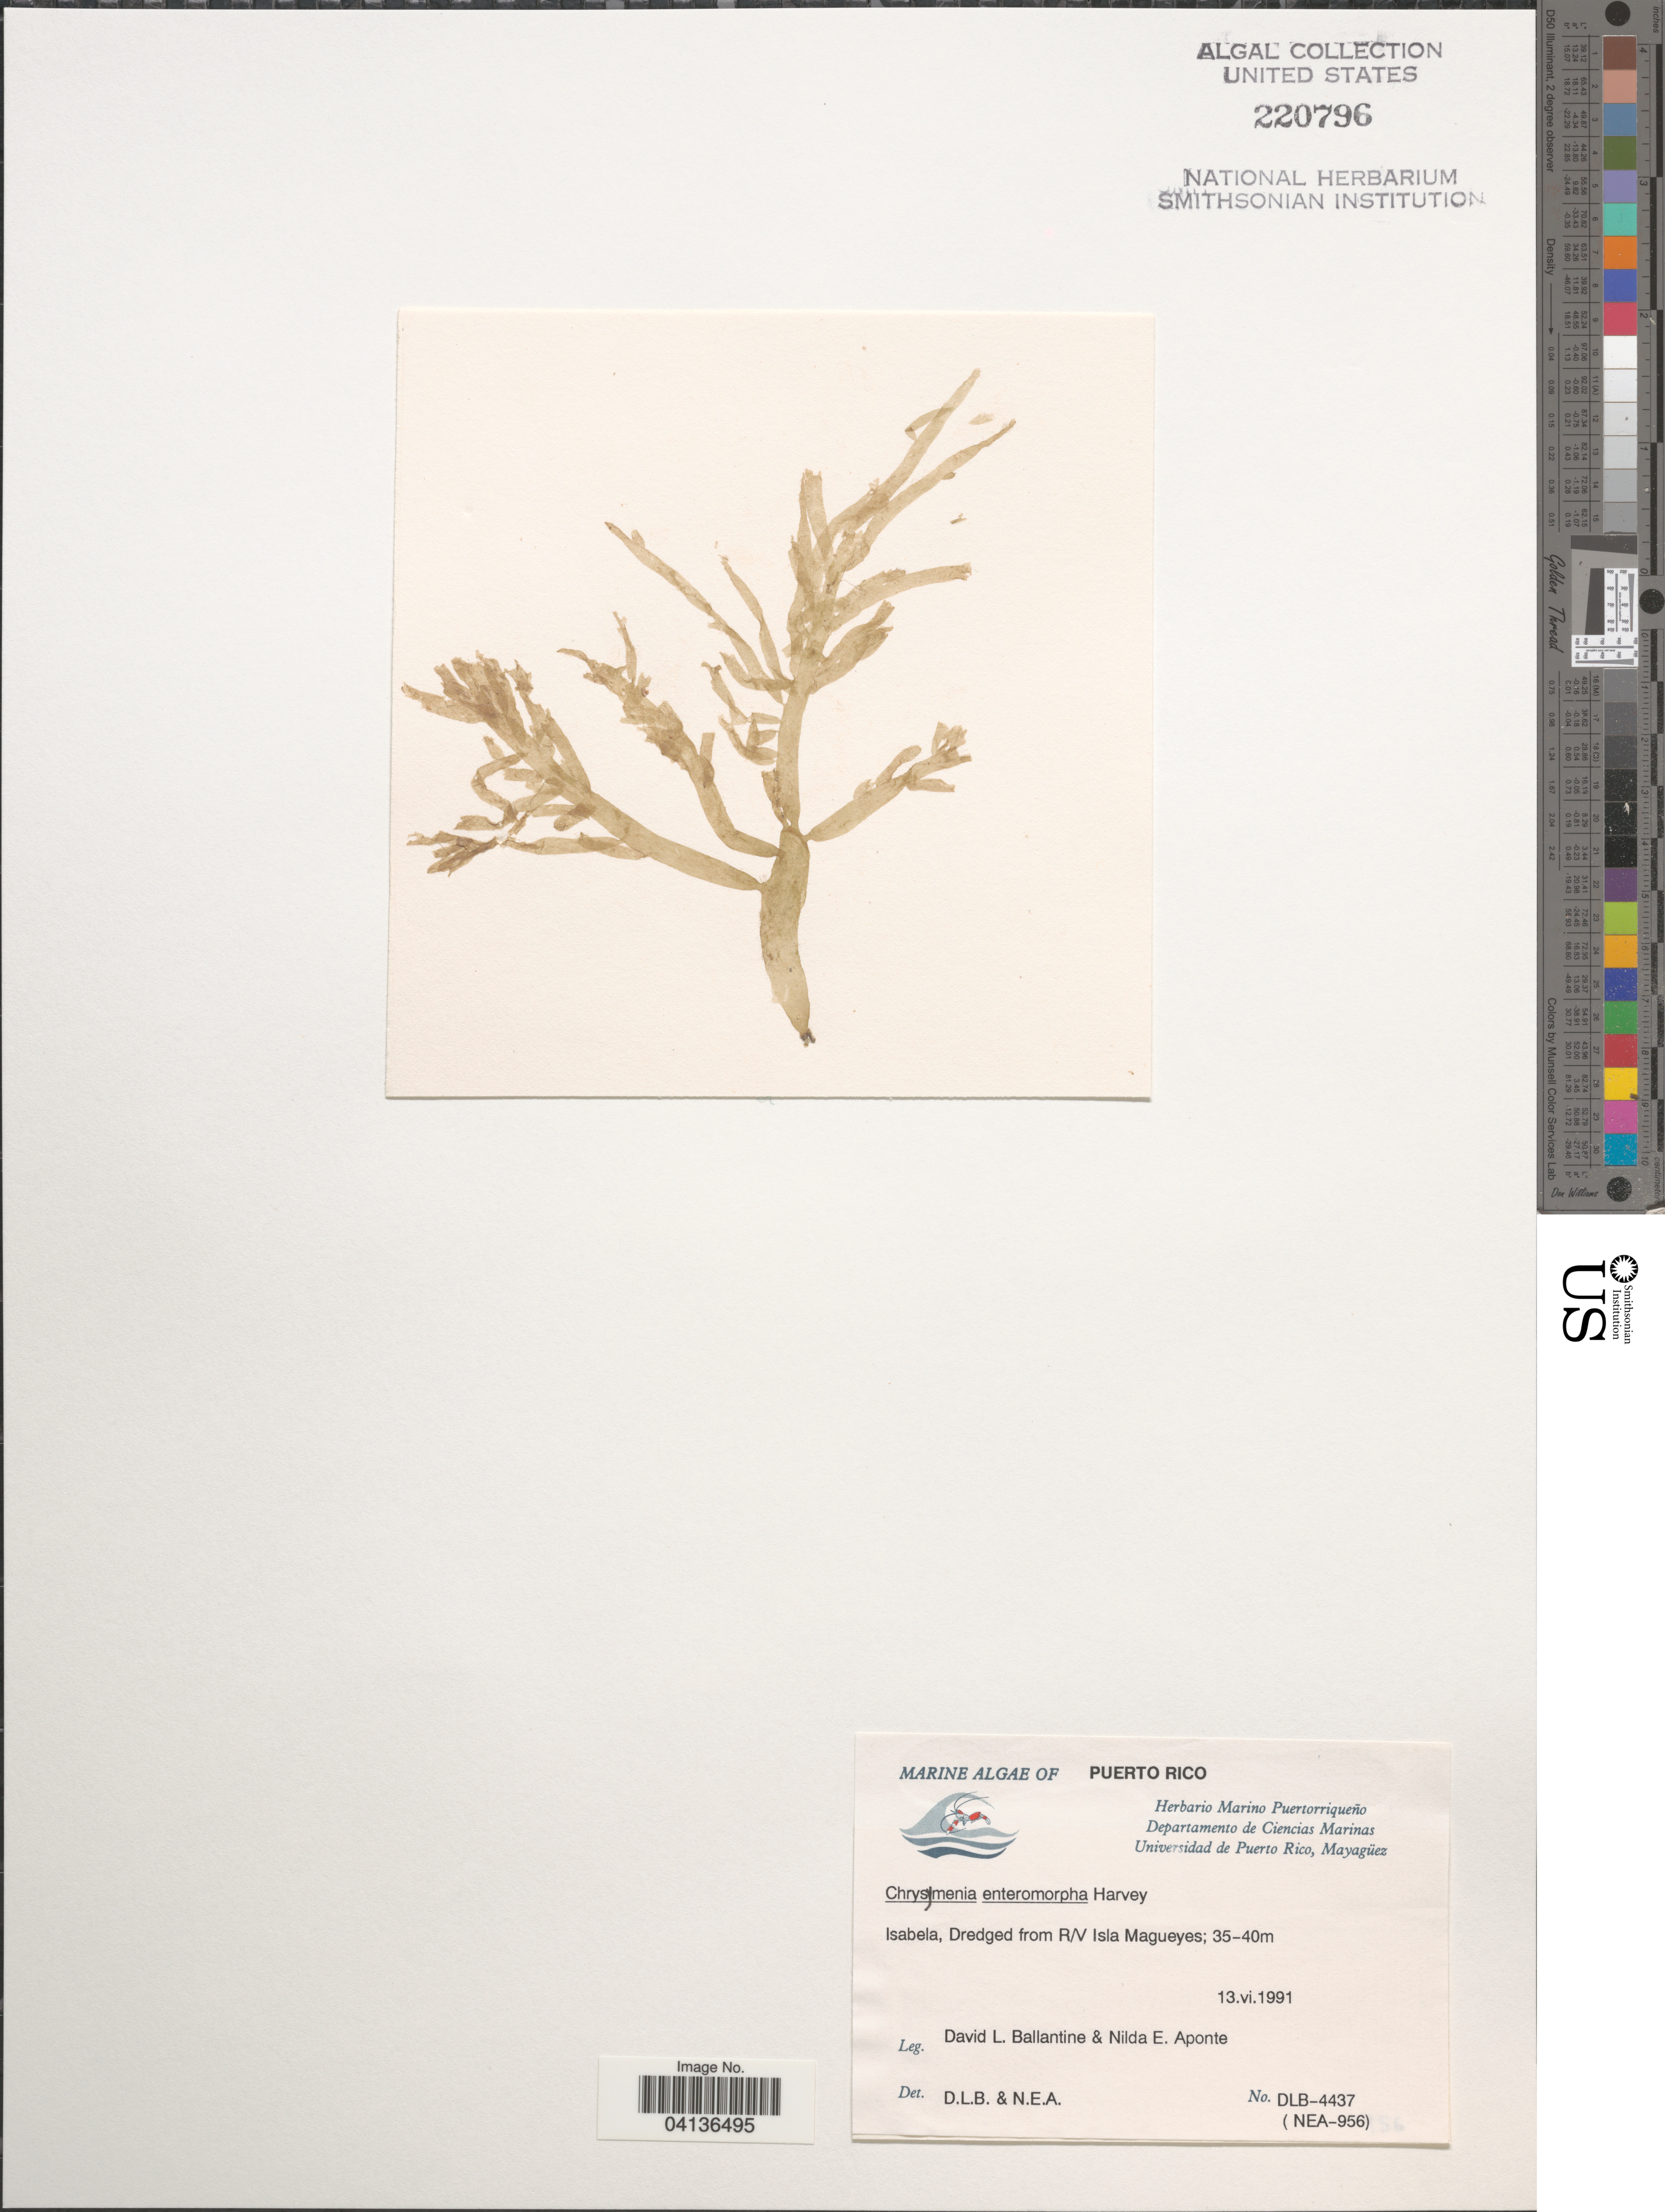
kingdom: Plantae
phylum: Rhodophyta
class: Florideophyceae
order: Rhodymeniales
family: Rhodymeniaceae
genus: Botryocladia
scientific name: Botryocladia enteromorpha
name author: (Harv.) W.E. Schmidt et al. in W.E. Schmidt et al.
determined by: Algae name updating Project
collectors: D.L. Ballantine & N. E. Aponte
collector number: DLB-4437 (NEA-956)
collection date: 1991-06-13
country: Puerto Rico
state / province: Isabela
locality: Dredged from R/V Isla Magueyes.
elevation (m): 35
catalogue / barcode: US 220796